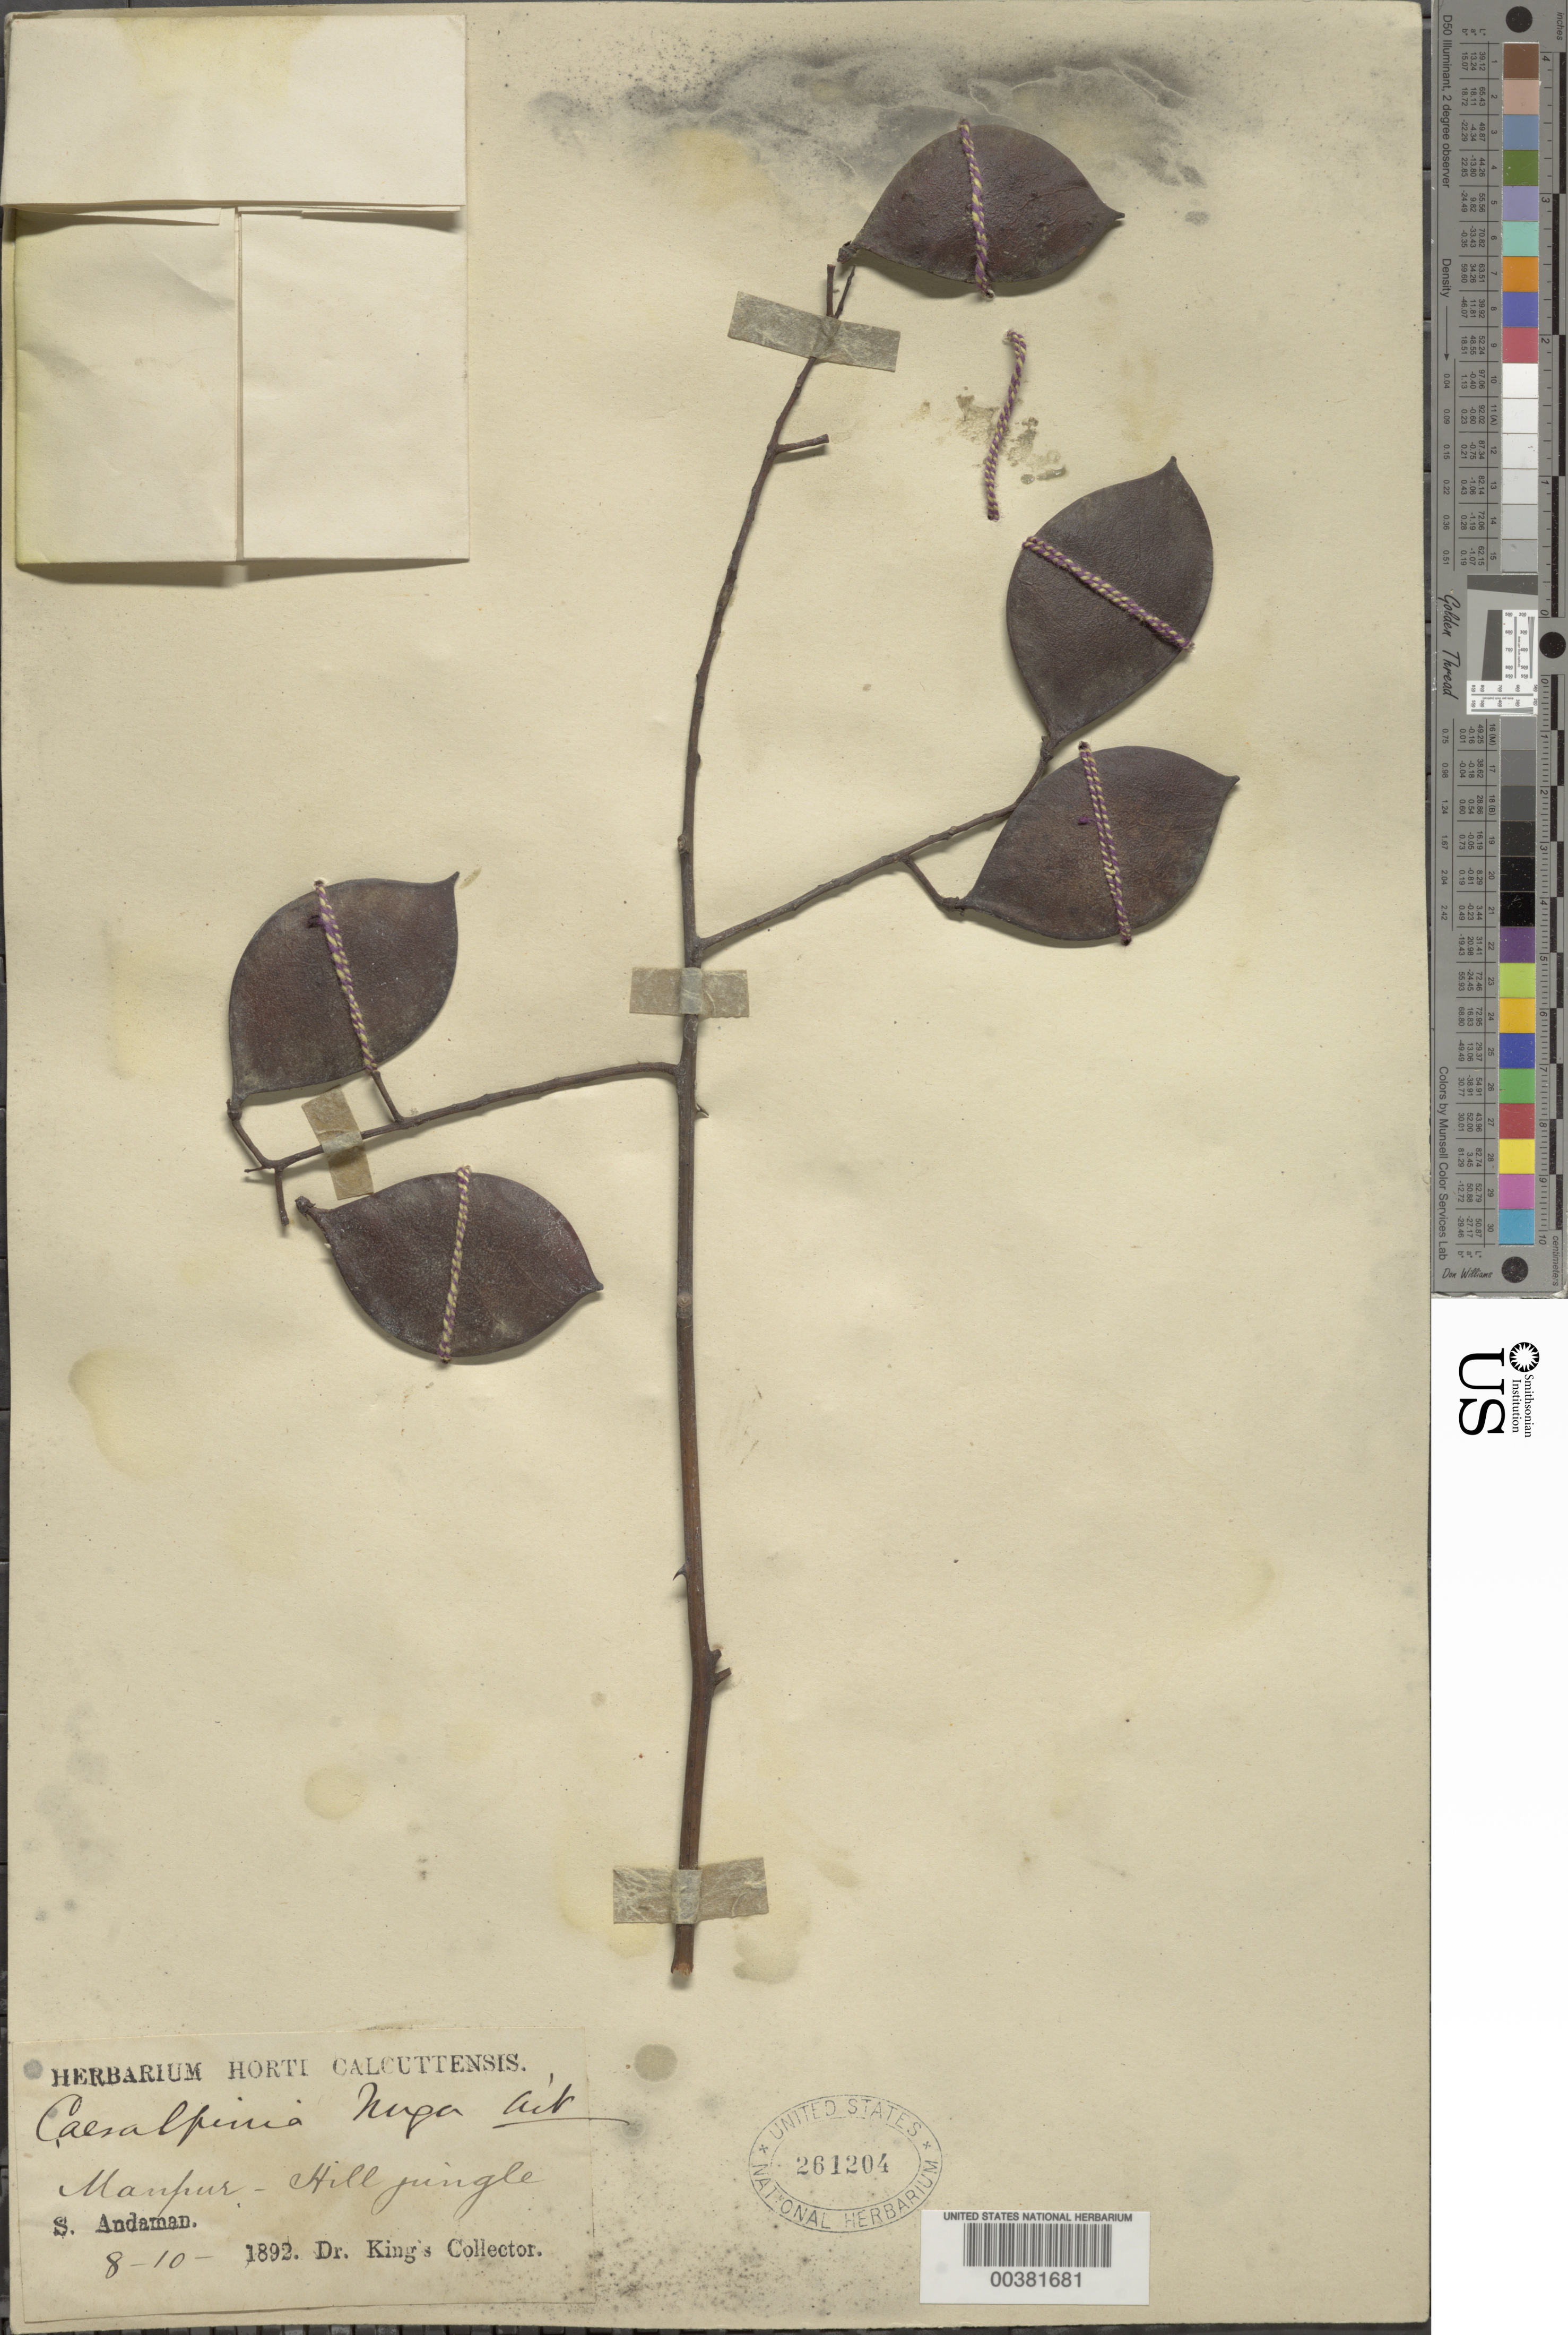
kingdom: Plantae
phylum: Tracheophyta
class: Magnoliopsida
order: Fabales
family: Fabaceae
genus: Ticanto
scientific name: Ticanto crista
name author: (L.) R. Clark & Gagnon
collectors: Dr. King's collector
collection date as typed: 08 Oct 1892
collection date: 1892-10-08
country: India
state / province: Andaman and Nicobar Islands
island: South Andaman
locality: Manpur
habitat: Hill jungle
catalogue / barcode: US 261204